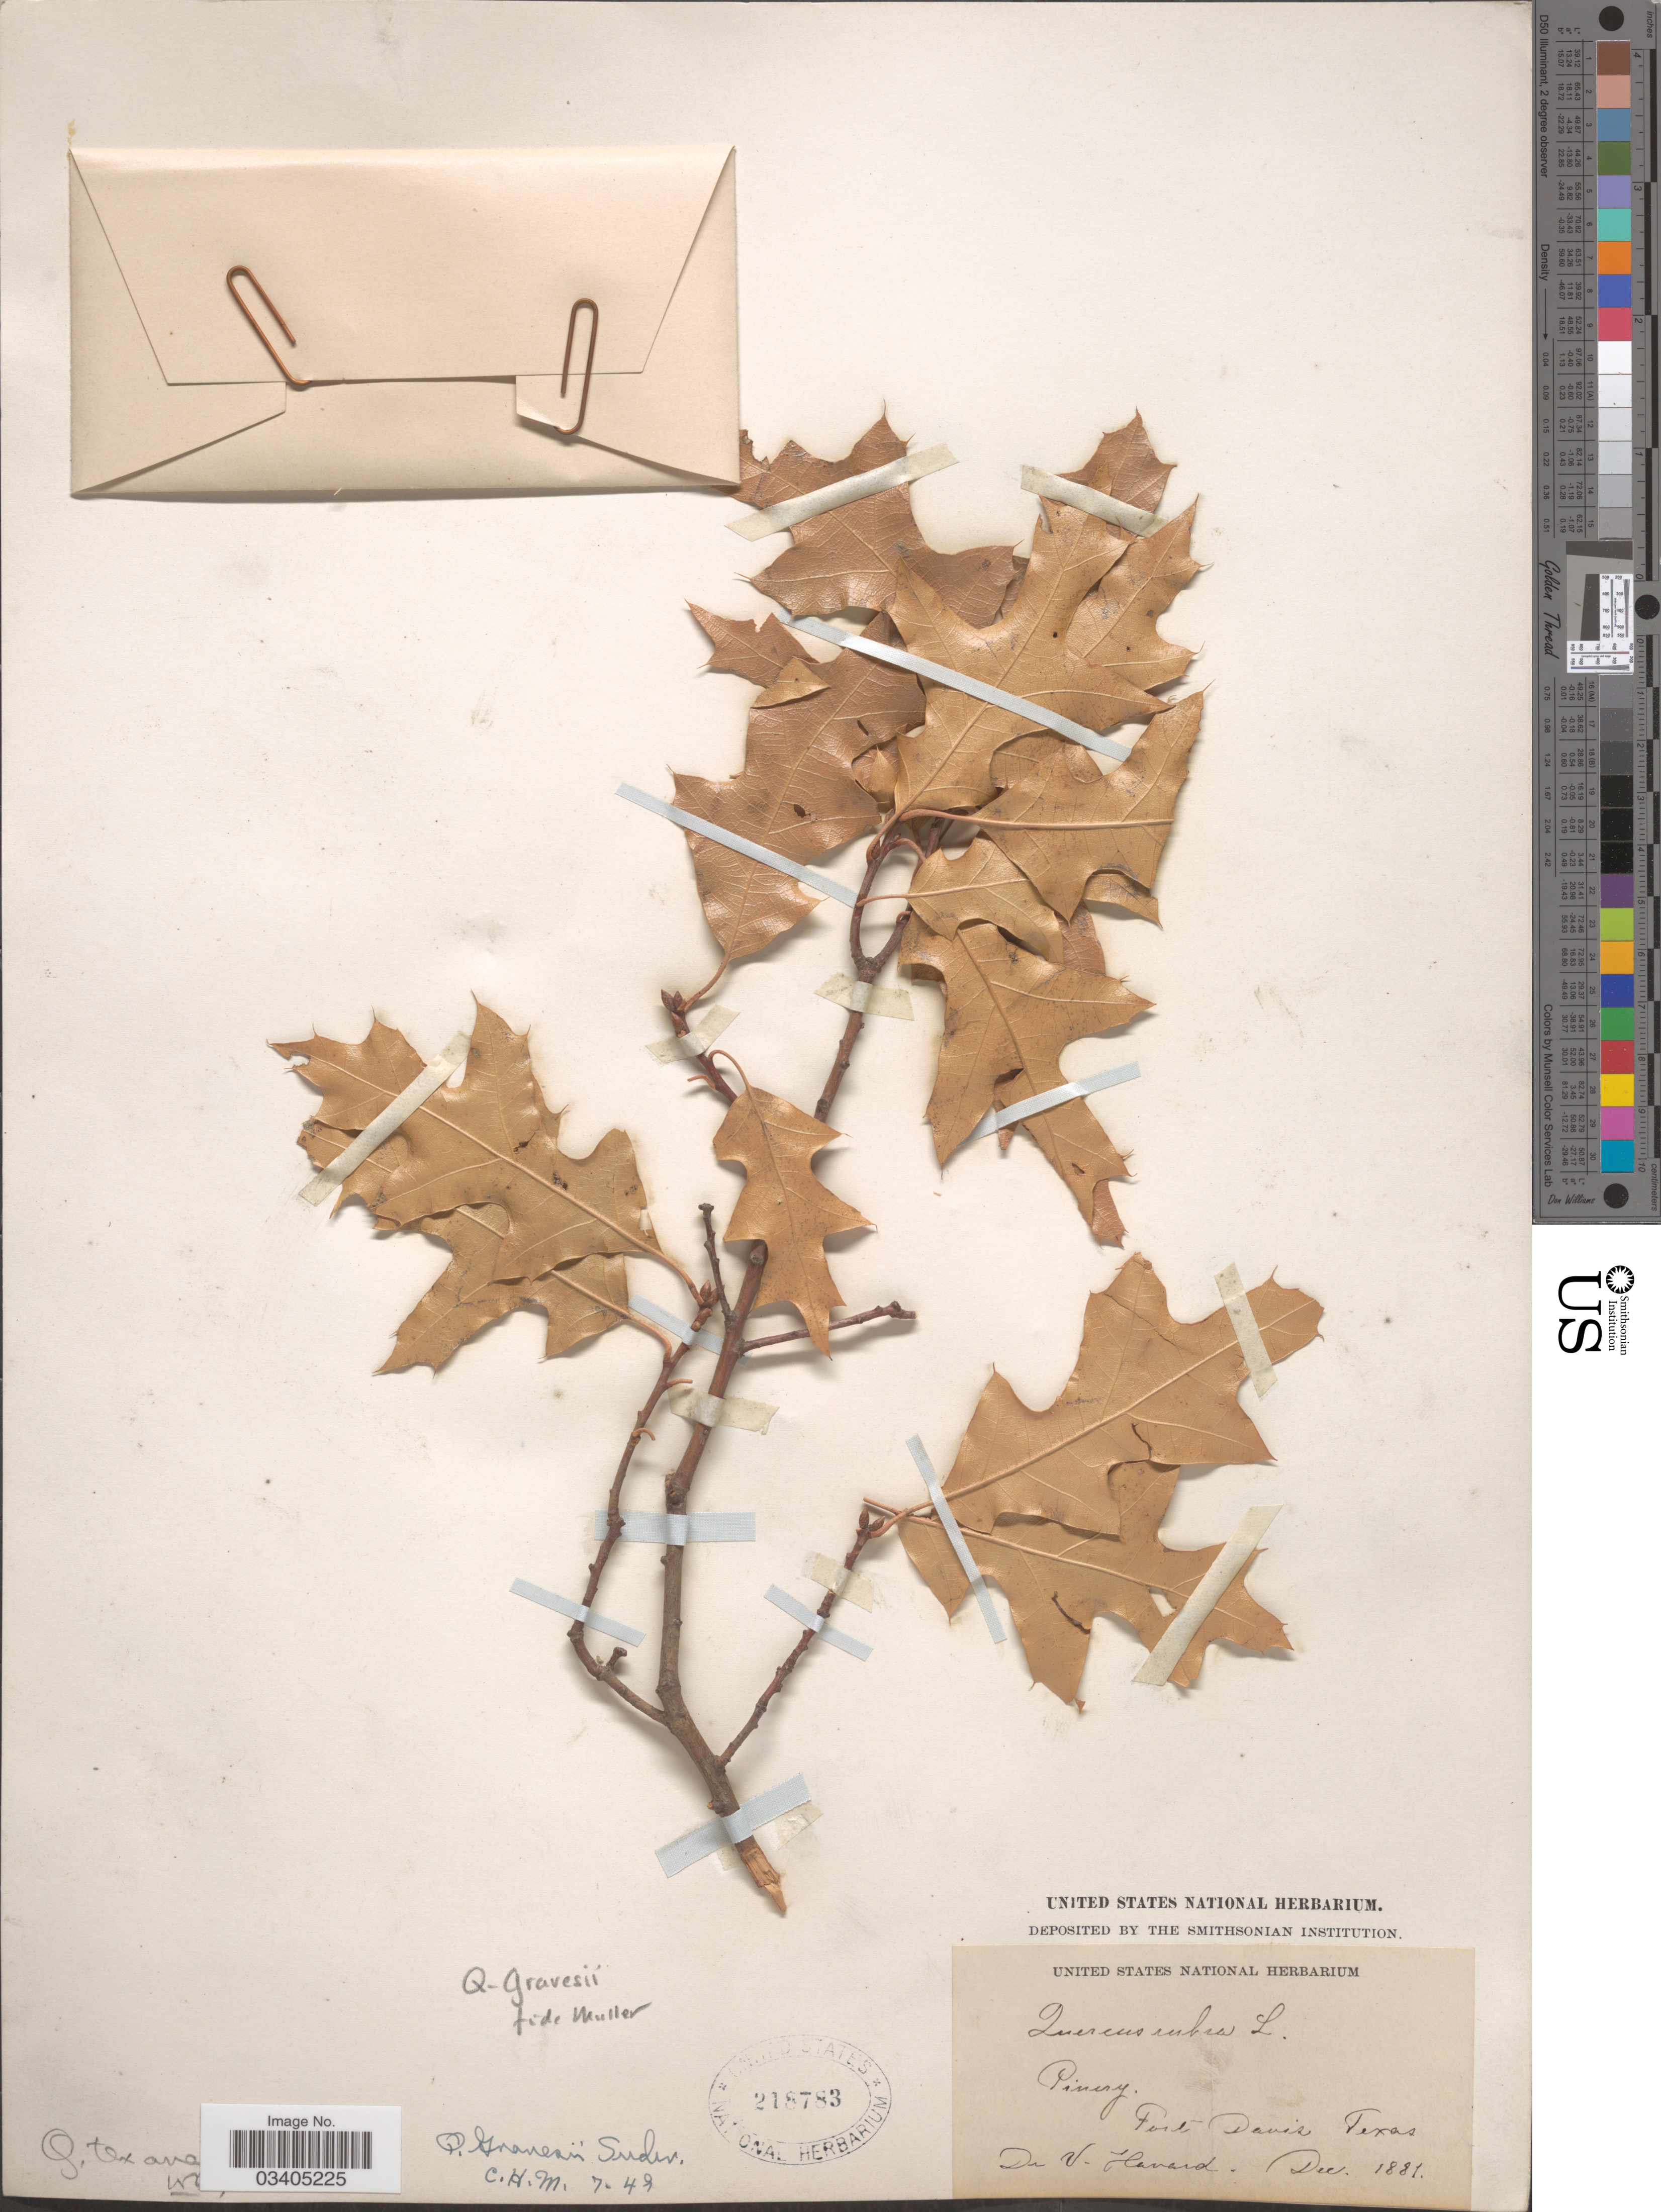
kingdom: Plantae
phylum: Tracheophyta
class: Magnoliopsida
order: Fagales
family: Fagaceae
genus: Quercus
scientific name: Quercus gravesii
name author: Sudw.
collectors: V. Havard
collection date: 1881-12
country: United States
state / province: Texas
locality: Fort Davis.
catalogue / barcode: US 218783